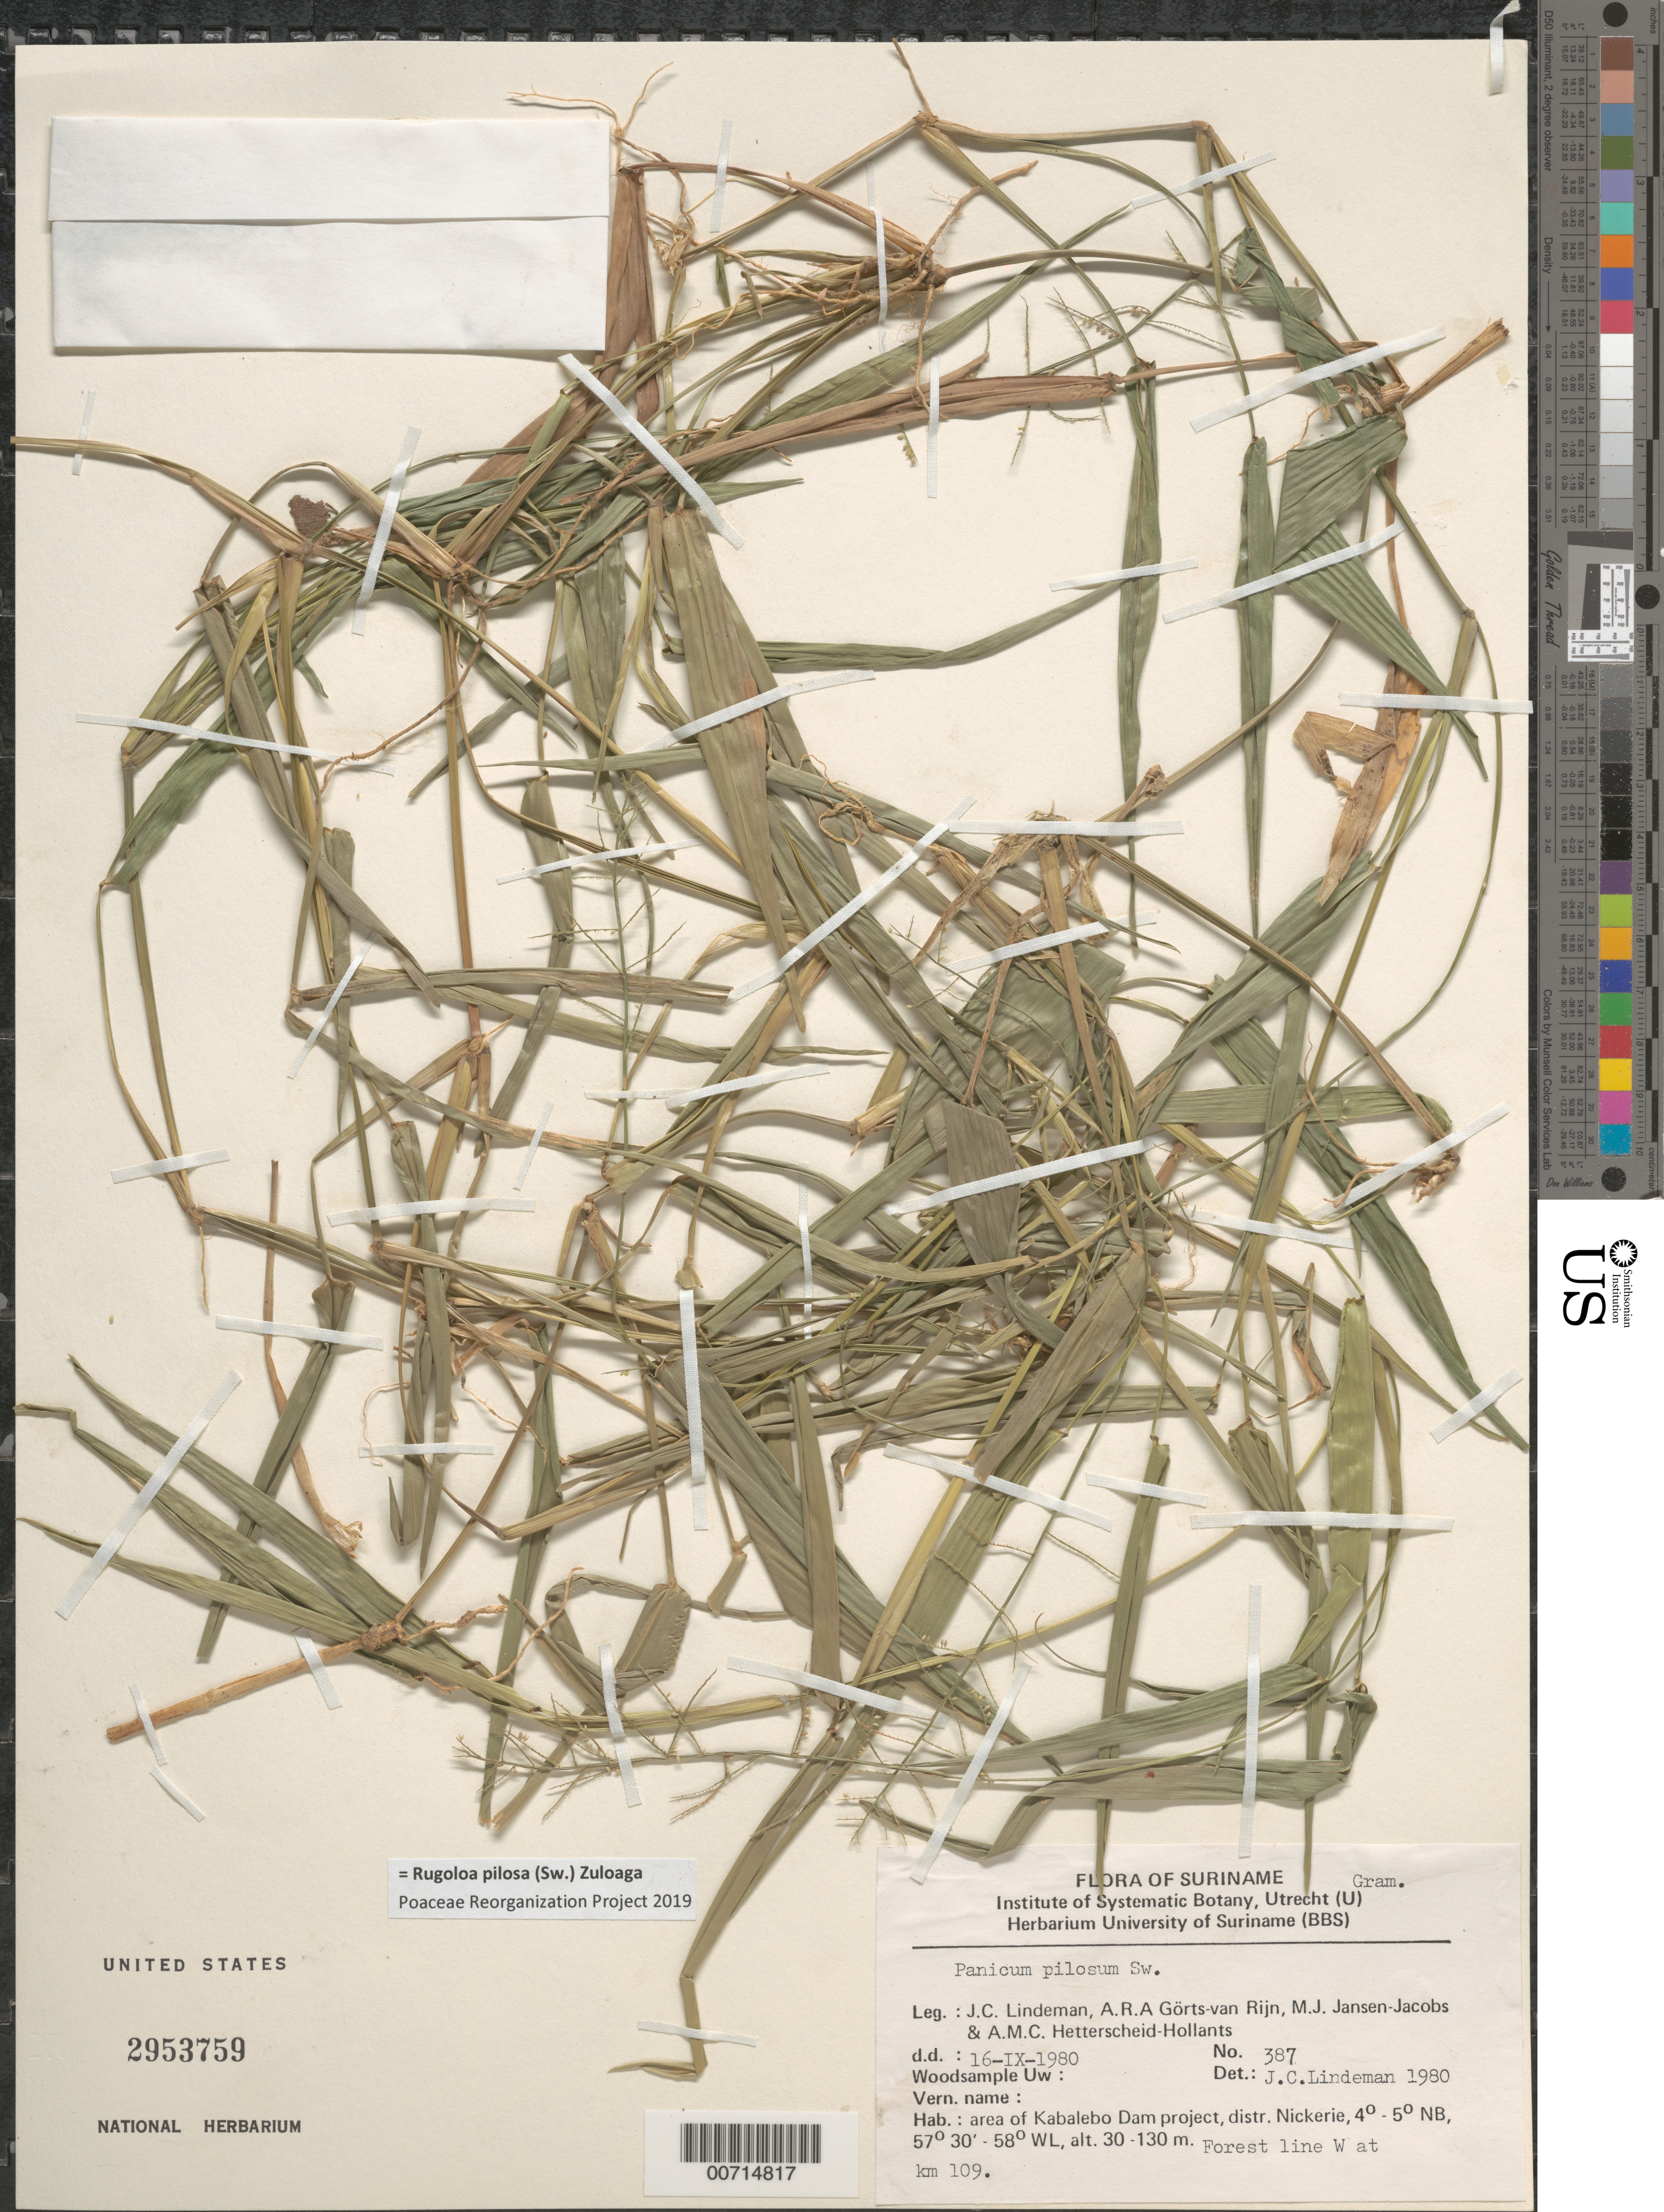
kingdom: Plantae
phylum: Tracheophyta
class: Liliopsida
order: Poales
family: Poaceae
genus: Panicum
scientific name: Panicum pilosum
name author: Sw.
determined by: Lindeman, J. C.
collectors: J. C. Lindeman, A. .R. A. Görts-van Rijn, M. J. Jansen-Jacobs & A. Hetterscheid-Hollants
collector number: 80 387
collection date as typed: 16-Sep-80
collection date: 1980-09-16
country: Suriname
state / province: Nickerie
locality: Kabalebo Dam project area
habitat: Forest line W at km 109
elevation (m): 30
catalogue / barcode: US 2953759